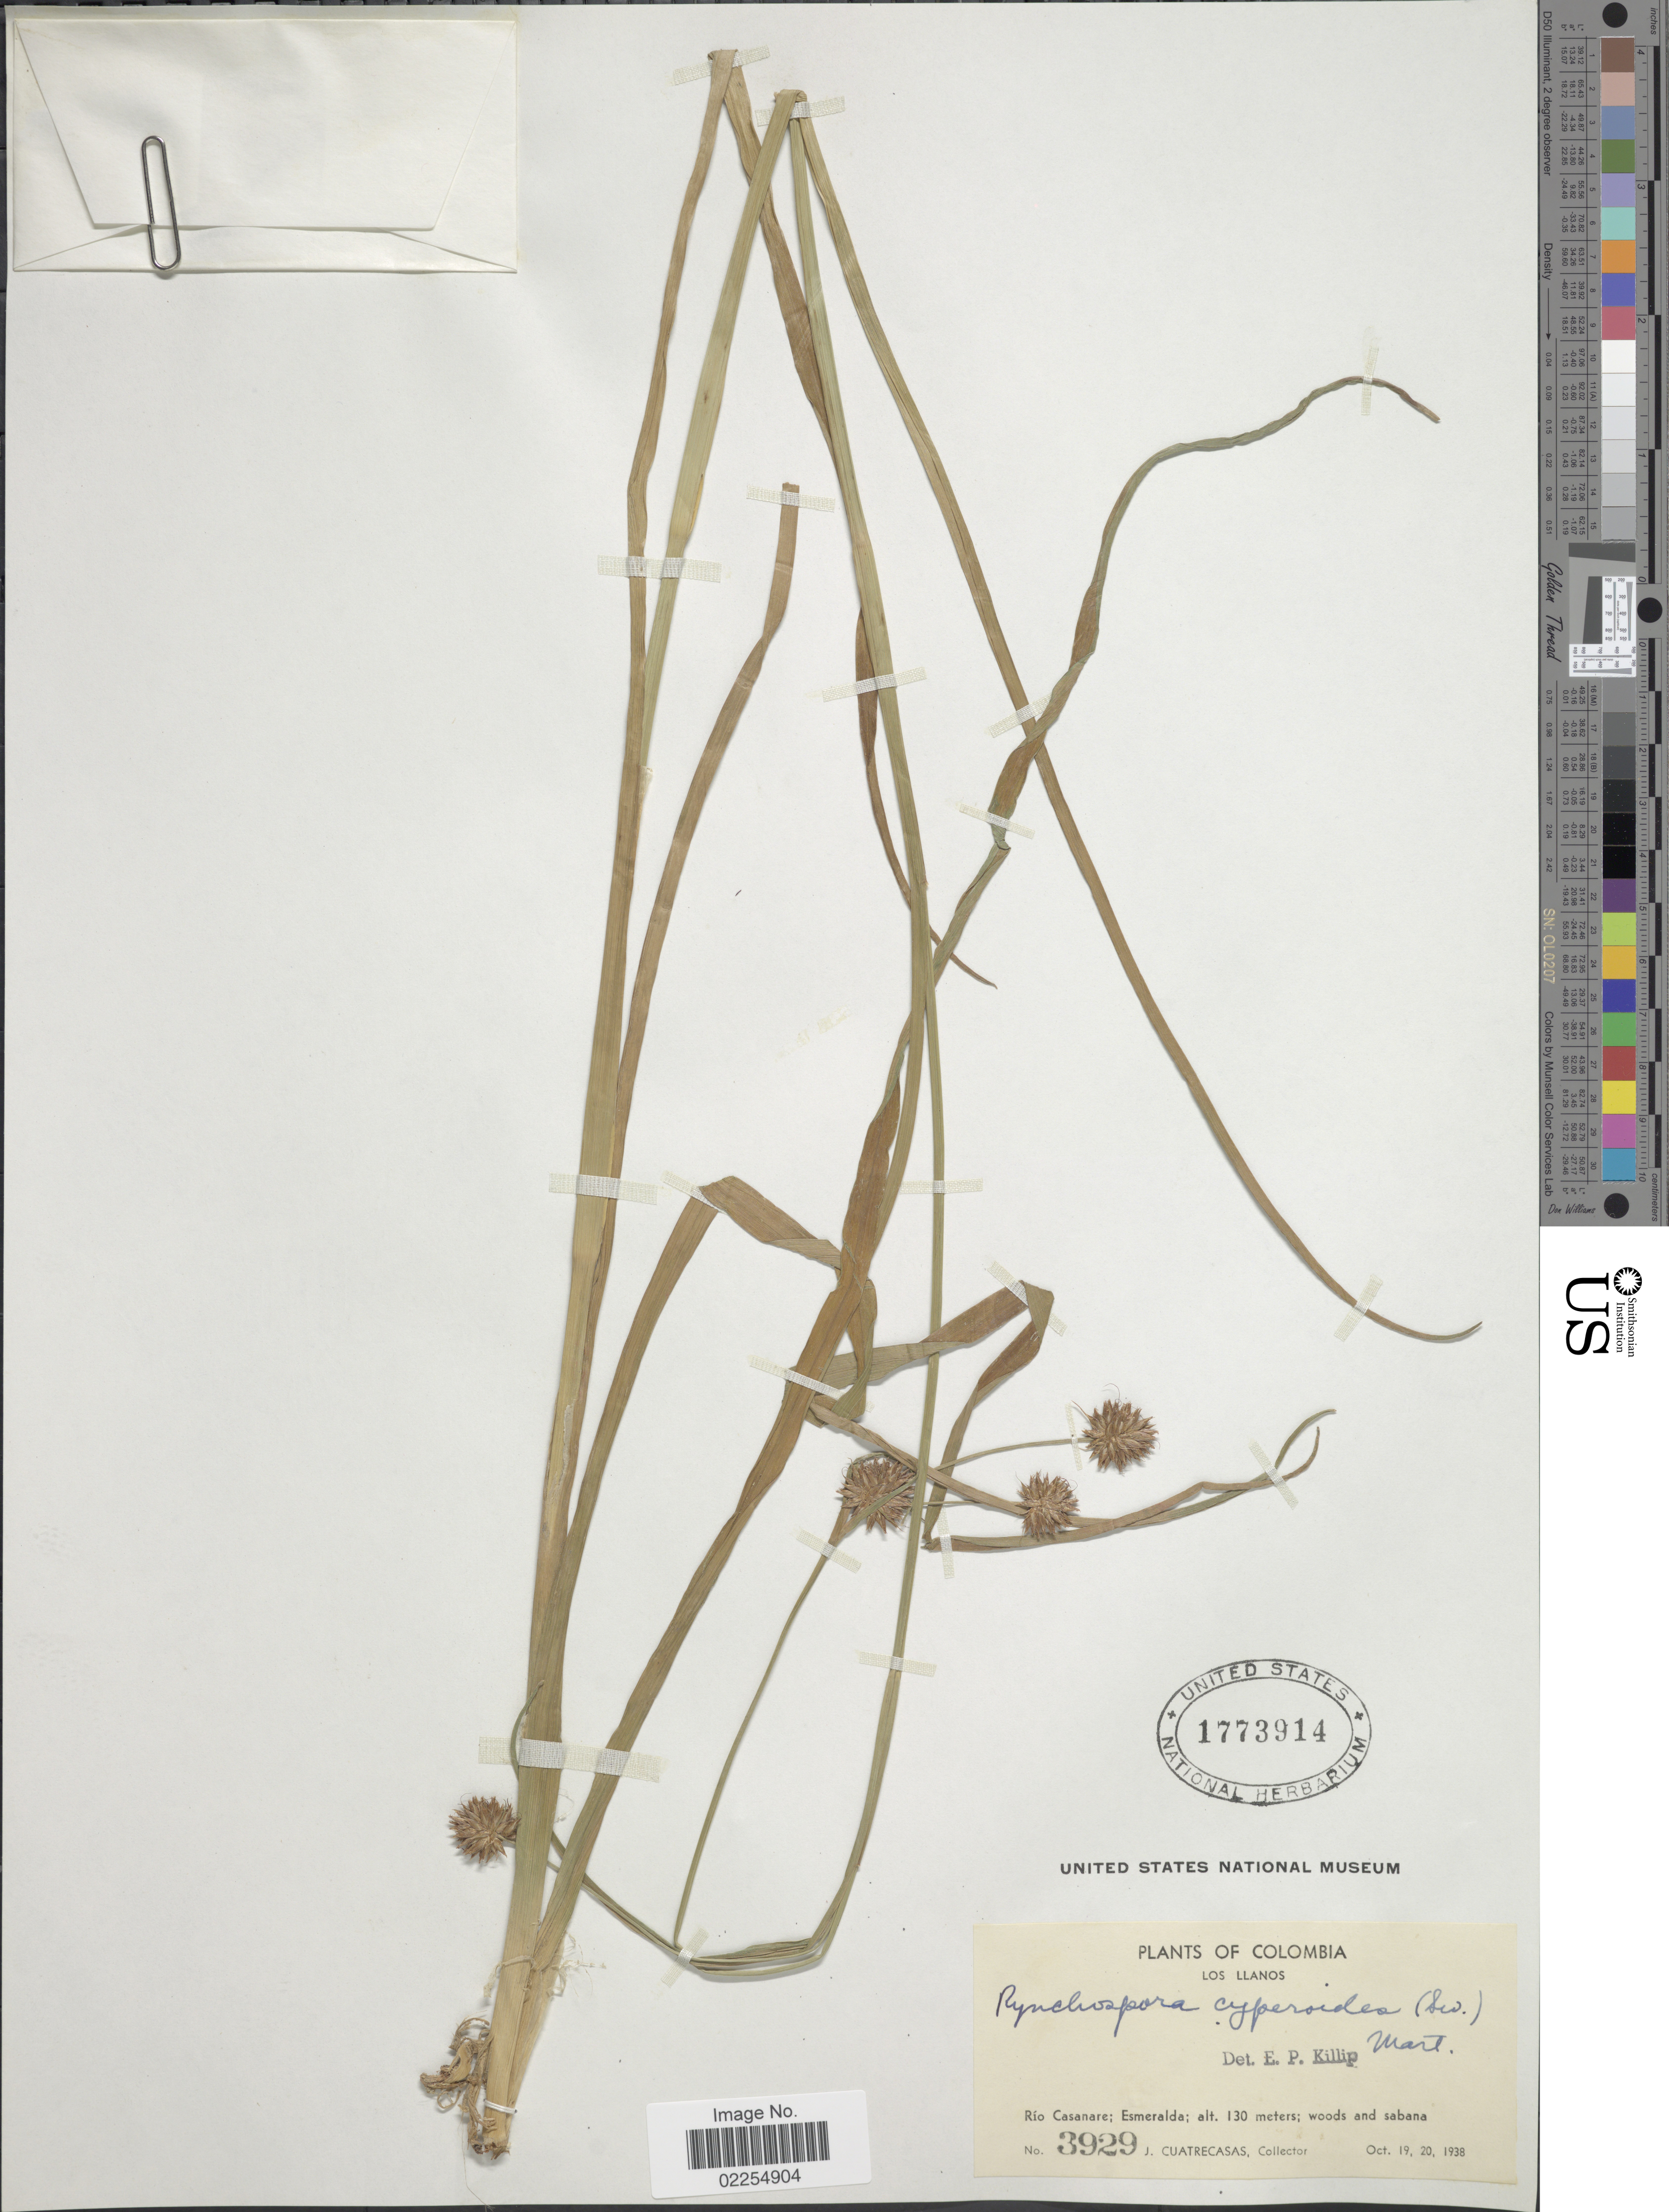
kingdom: Plantae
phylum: Tracheophyta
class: Liliopsida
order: Poales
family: Cyperaceae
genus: Rhynchospora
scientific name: Rhynchospora holoschoenoides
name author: (Rich.) Herter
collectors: J. Cuatrecasas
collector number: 3929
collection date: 1938-10-19/1938-10-20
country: Colombia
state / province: Casanare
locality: Los Llanos, Rio Casanare, Esmeralda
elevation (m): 130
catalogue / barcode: US 1773914